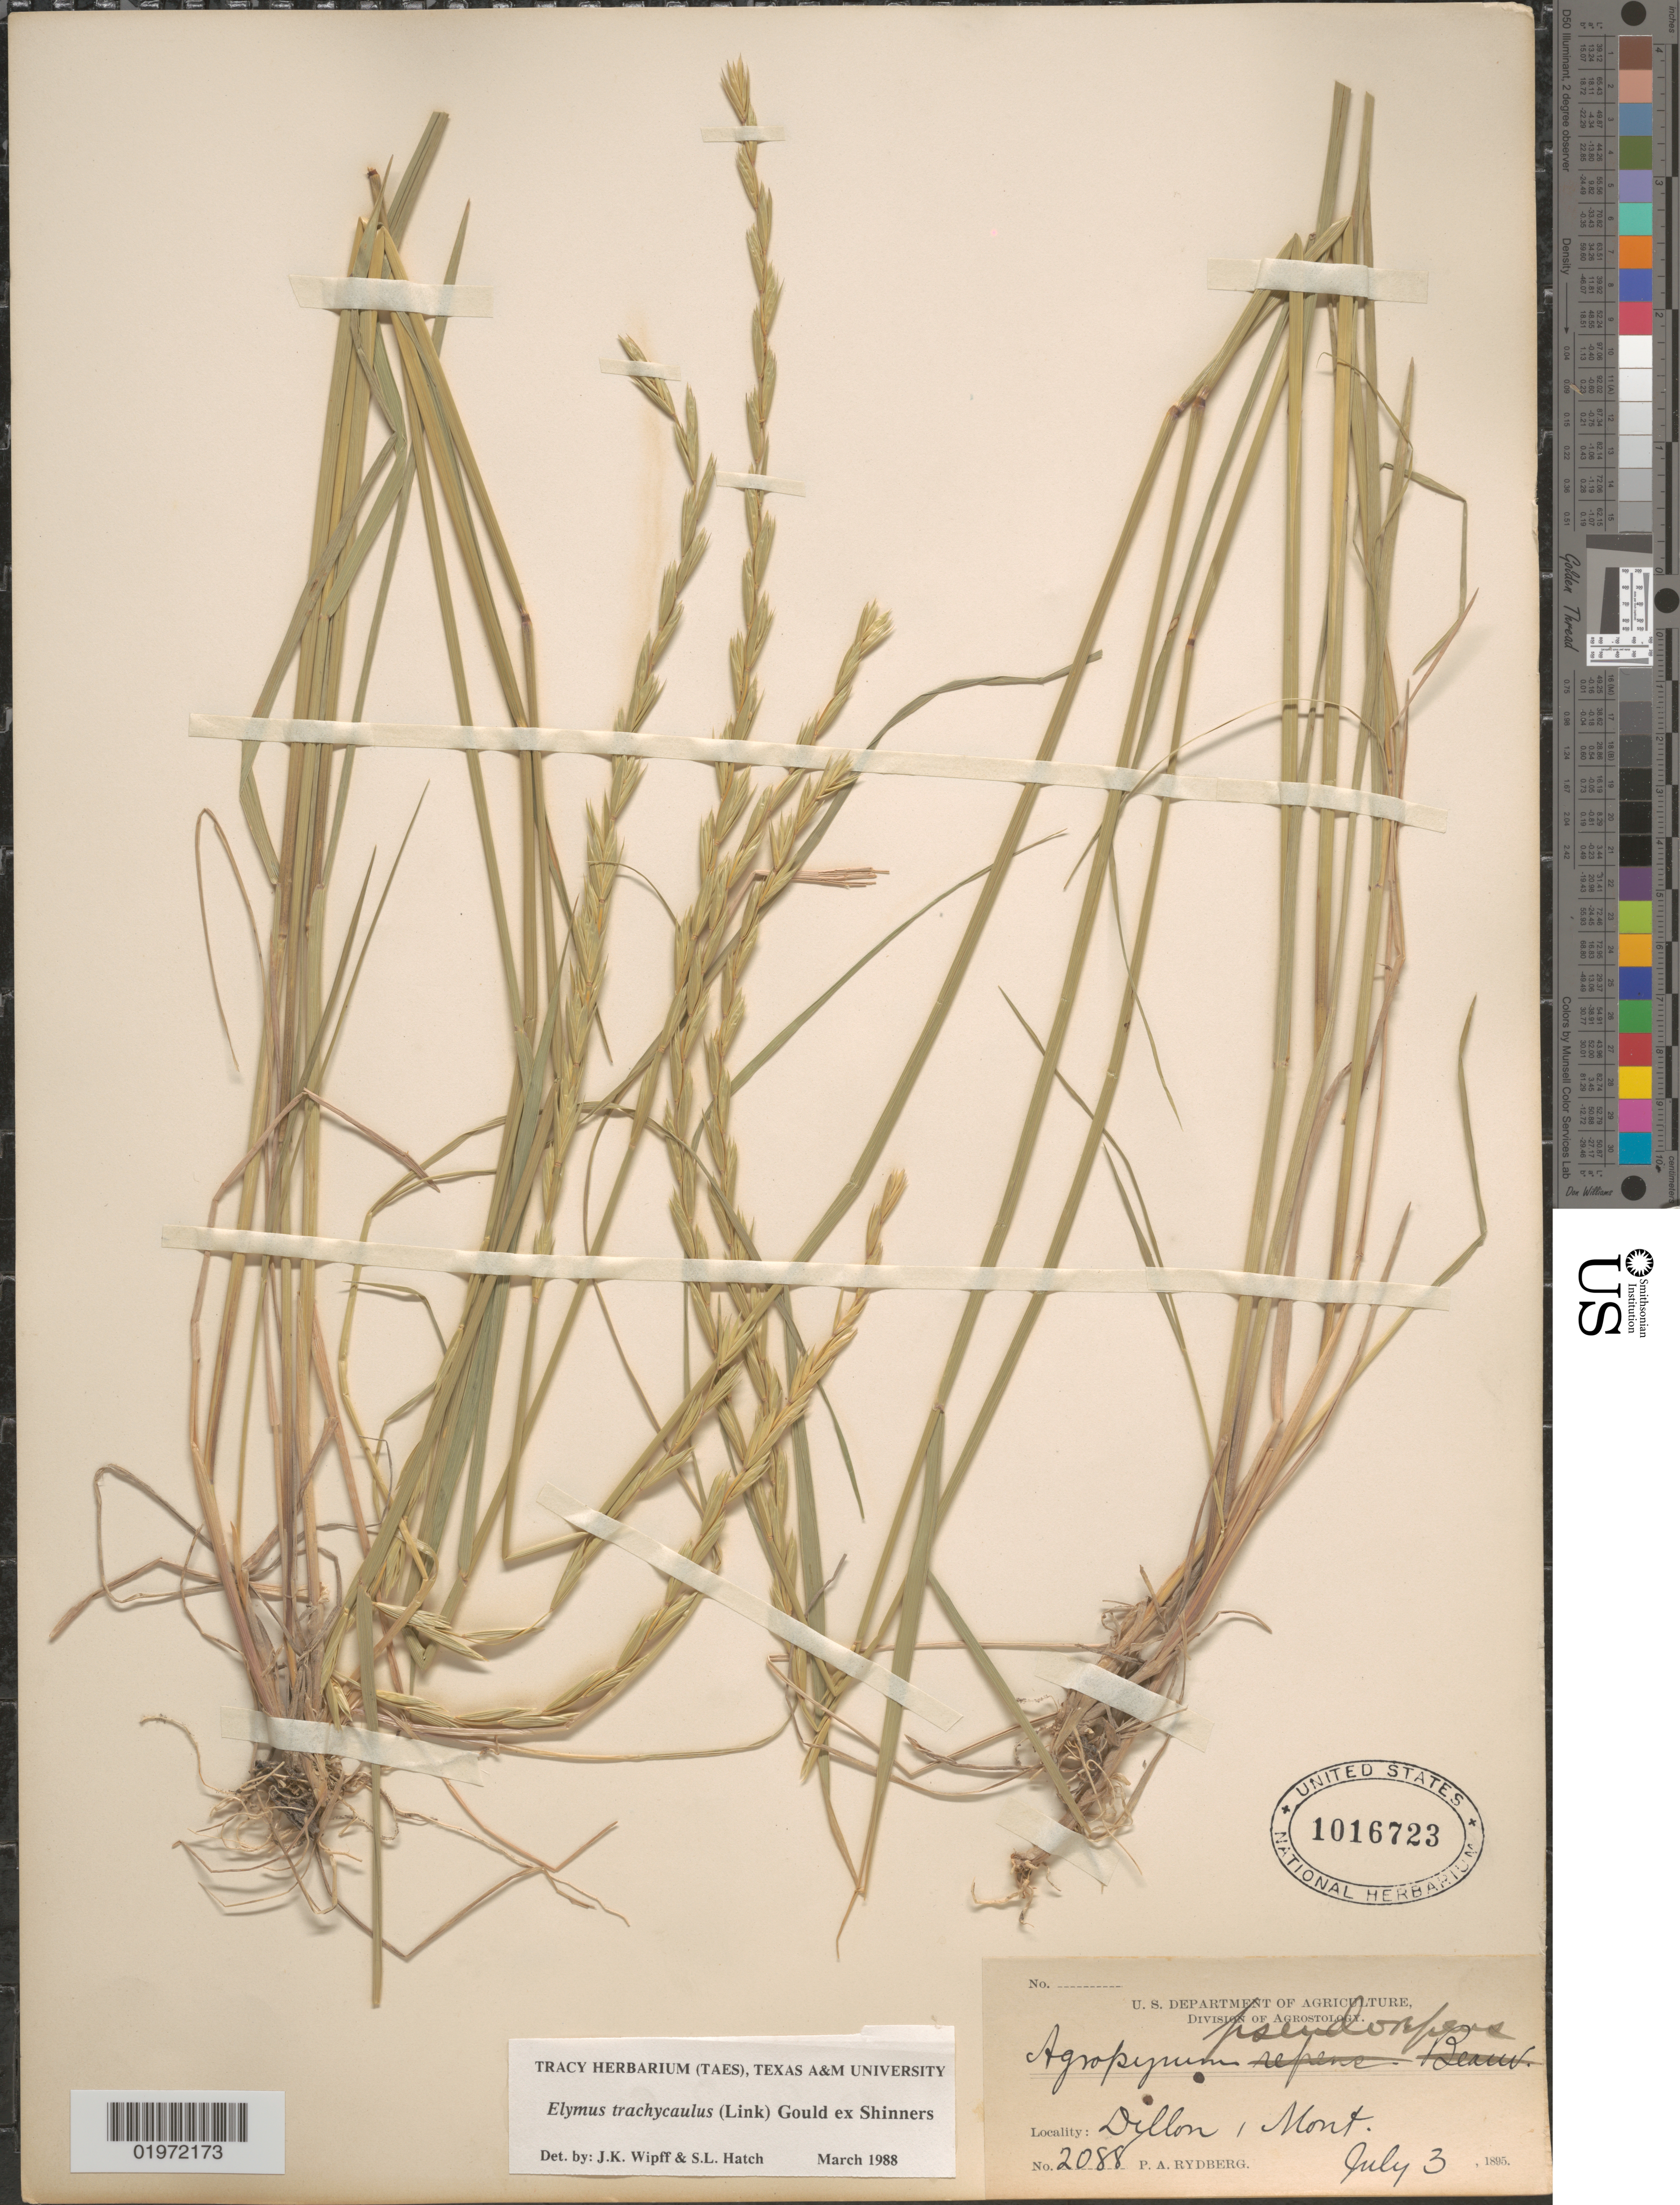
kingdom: Plantae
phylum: Tracheophyta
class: Liliopsida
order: Poales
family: Poaceae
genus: Elymus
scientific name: Elymus trachycaulus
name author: (Link) Gould ex Shinners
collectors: P. A. Rydberg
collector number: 2088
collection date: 1895-07-03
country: United States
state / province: Montana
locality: Dillon.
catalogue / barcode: US 1016723